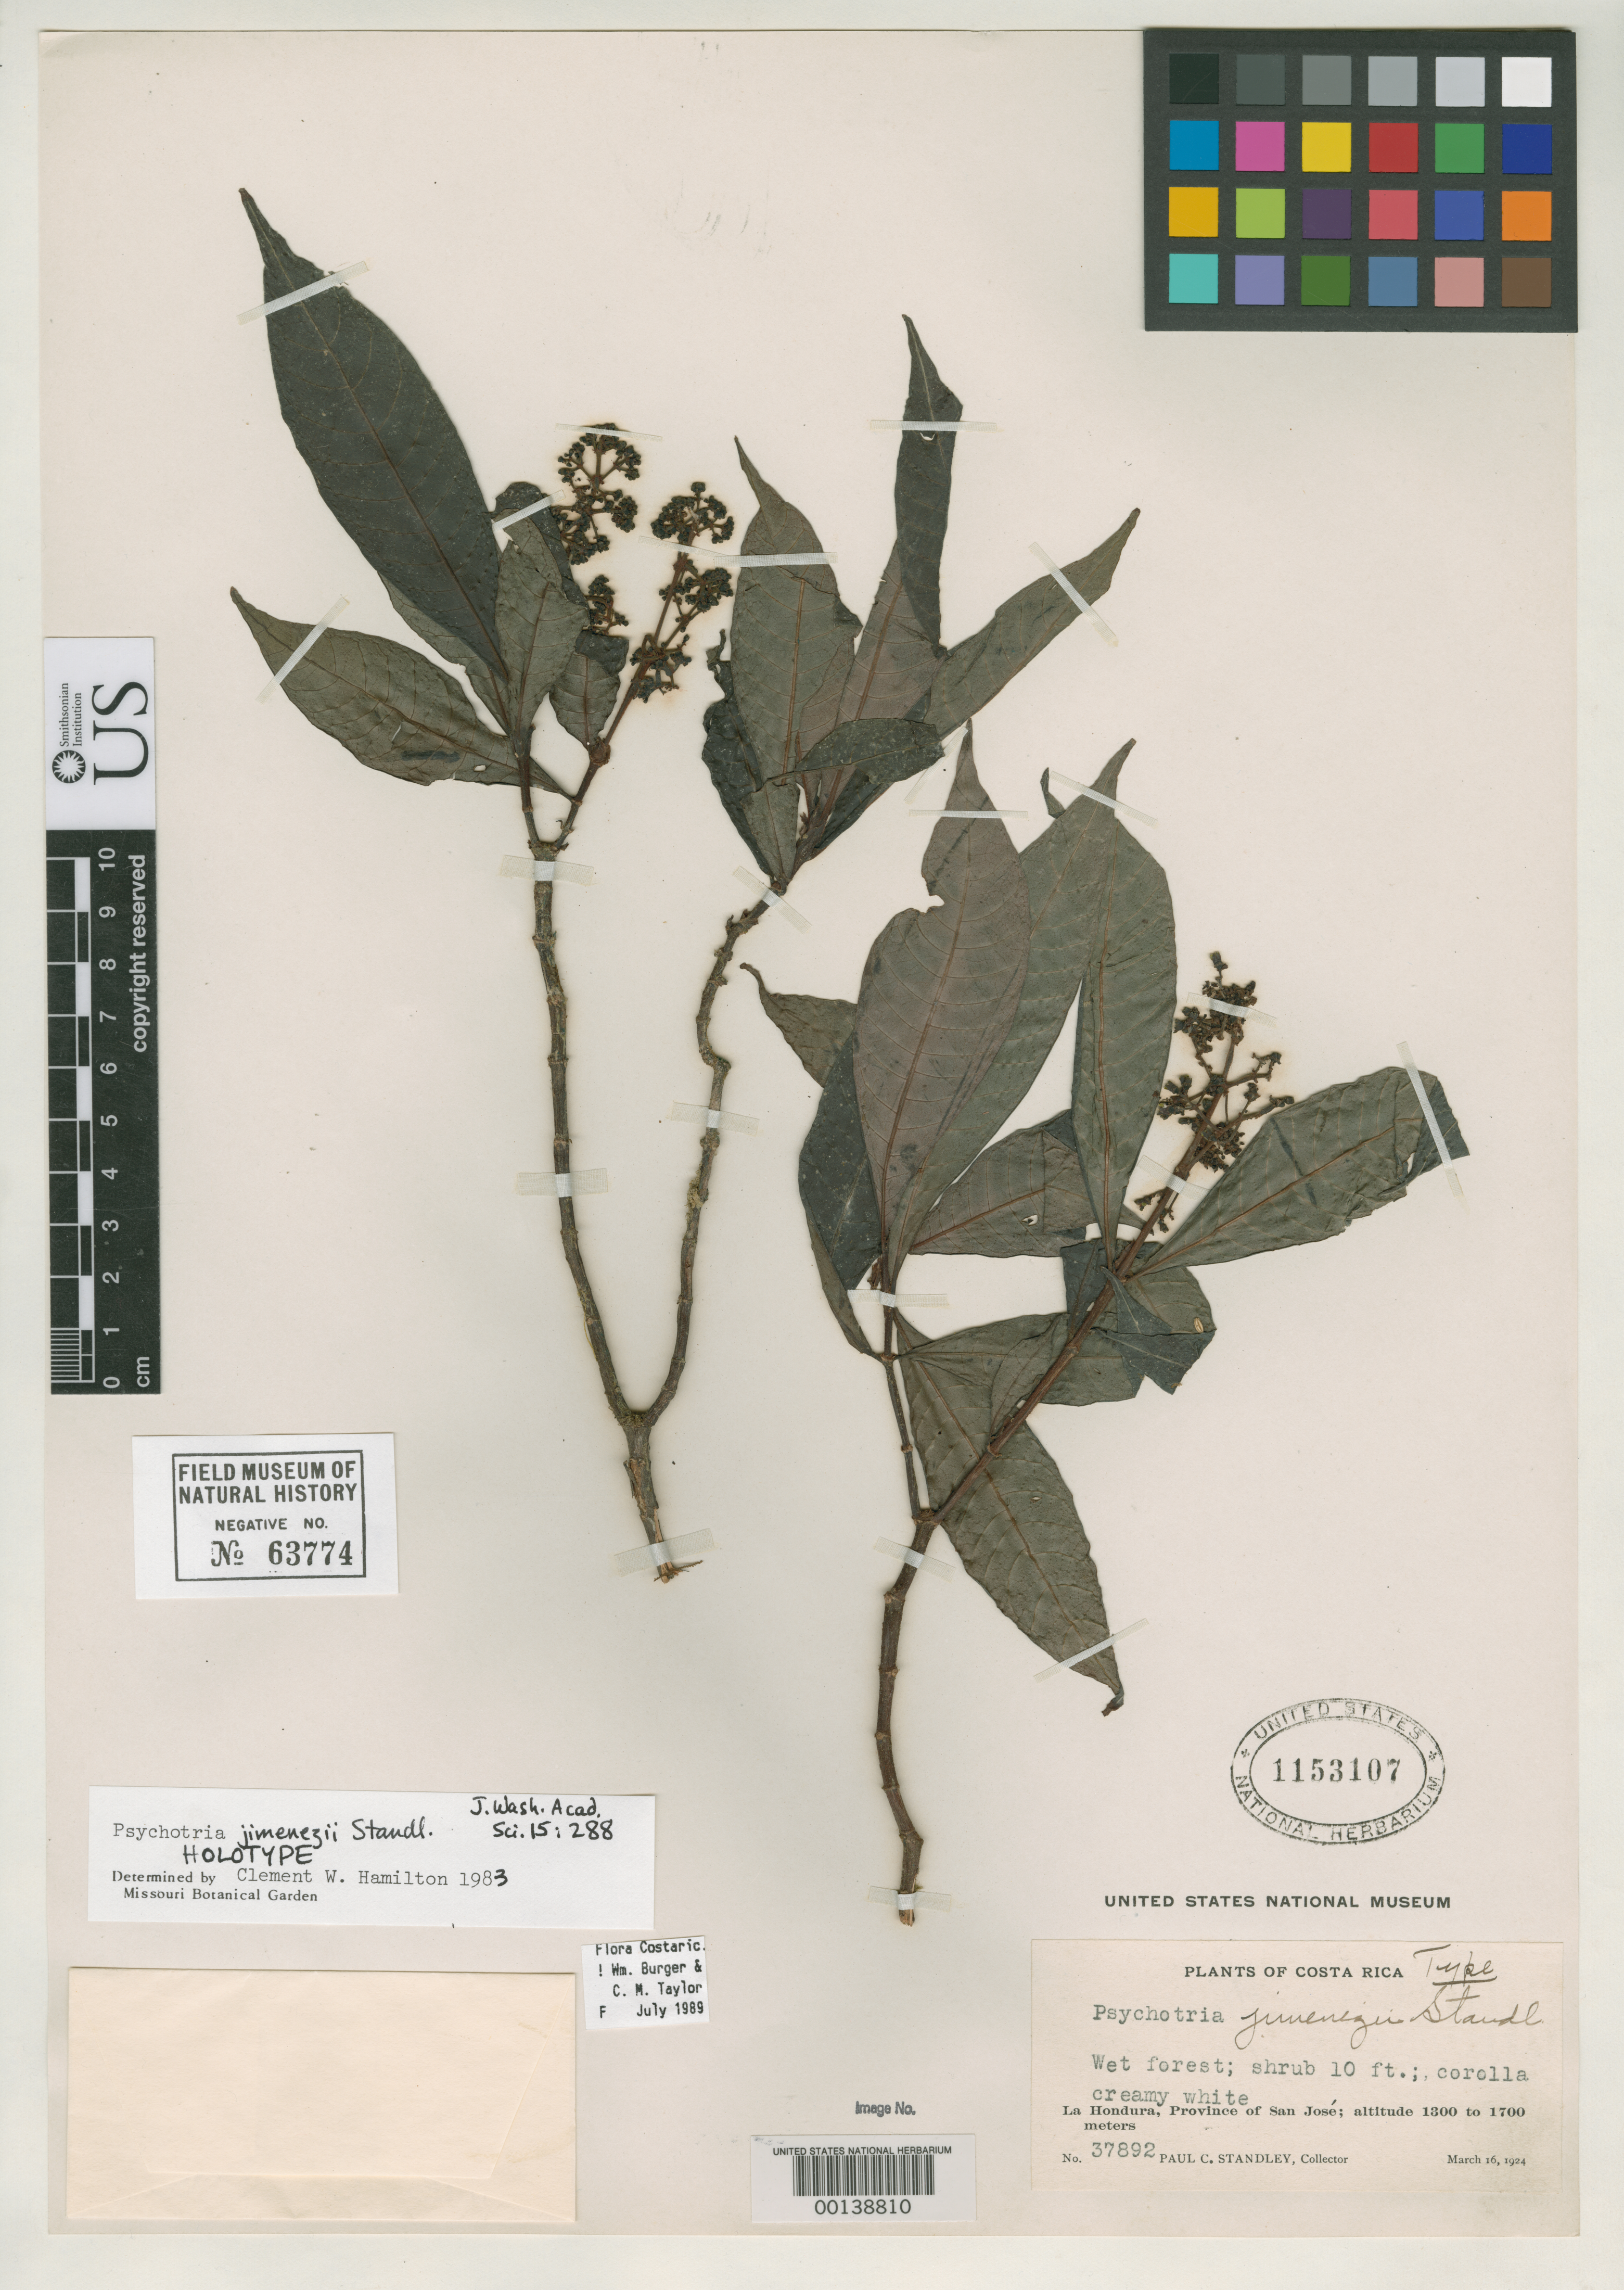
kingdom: Plantae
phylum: Tracheophyta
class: Magnoliopsida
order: Gentianales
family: Rubiaceae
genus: Psychotria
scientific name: Psychotria jimenezii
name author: Standl.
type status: Holotype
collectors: P. C. Standley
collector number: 37892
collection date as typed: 16 Mar 1924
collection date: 1924-03-16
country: Costa Rica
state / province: San José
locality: La Hondura.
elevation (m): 1300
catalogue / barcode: US 1153107